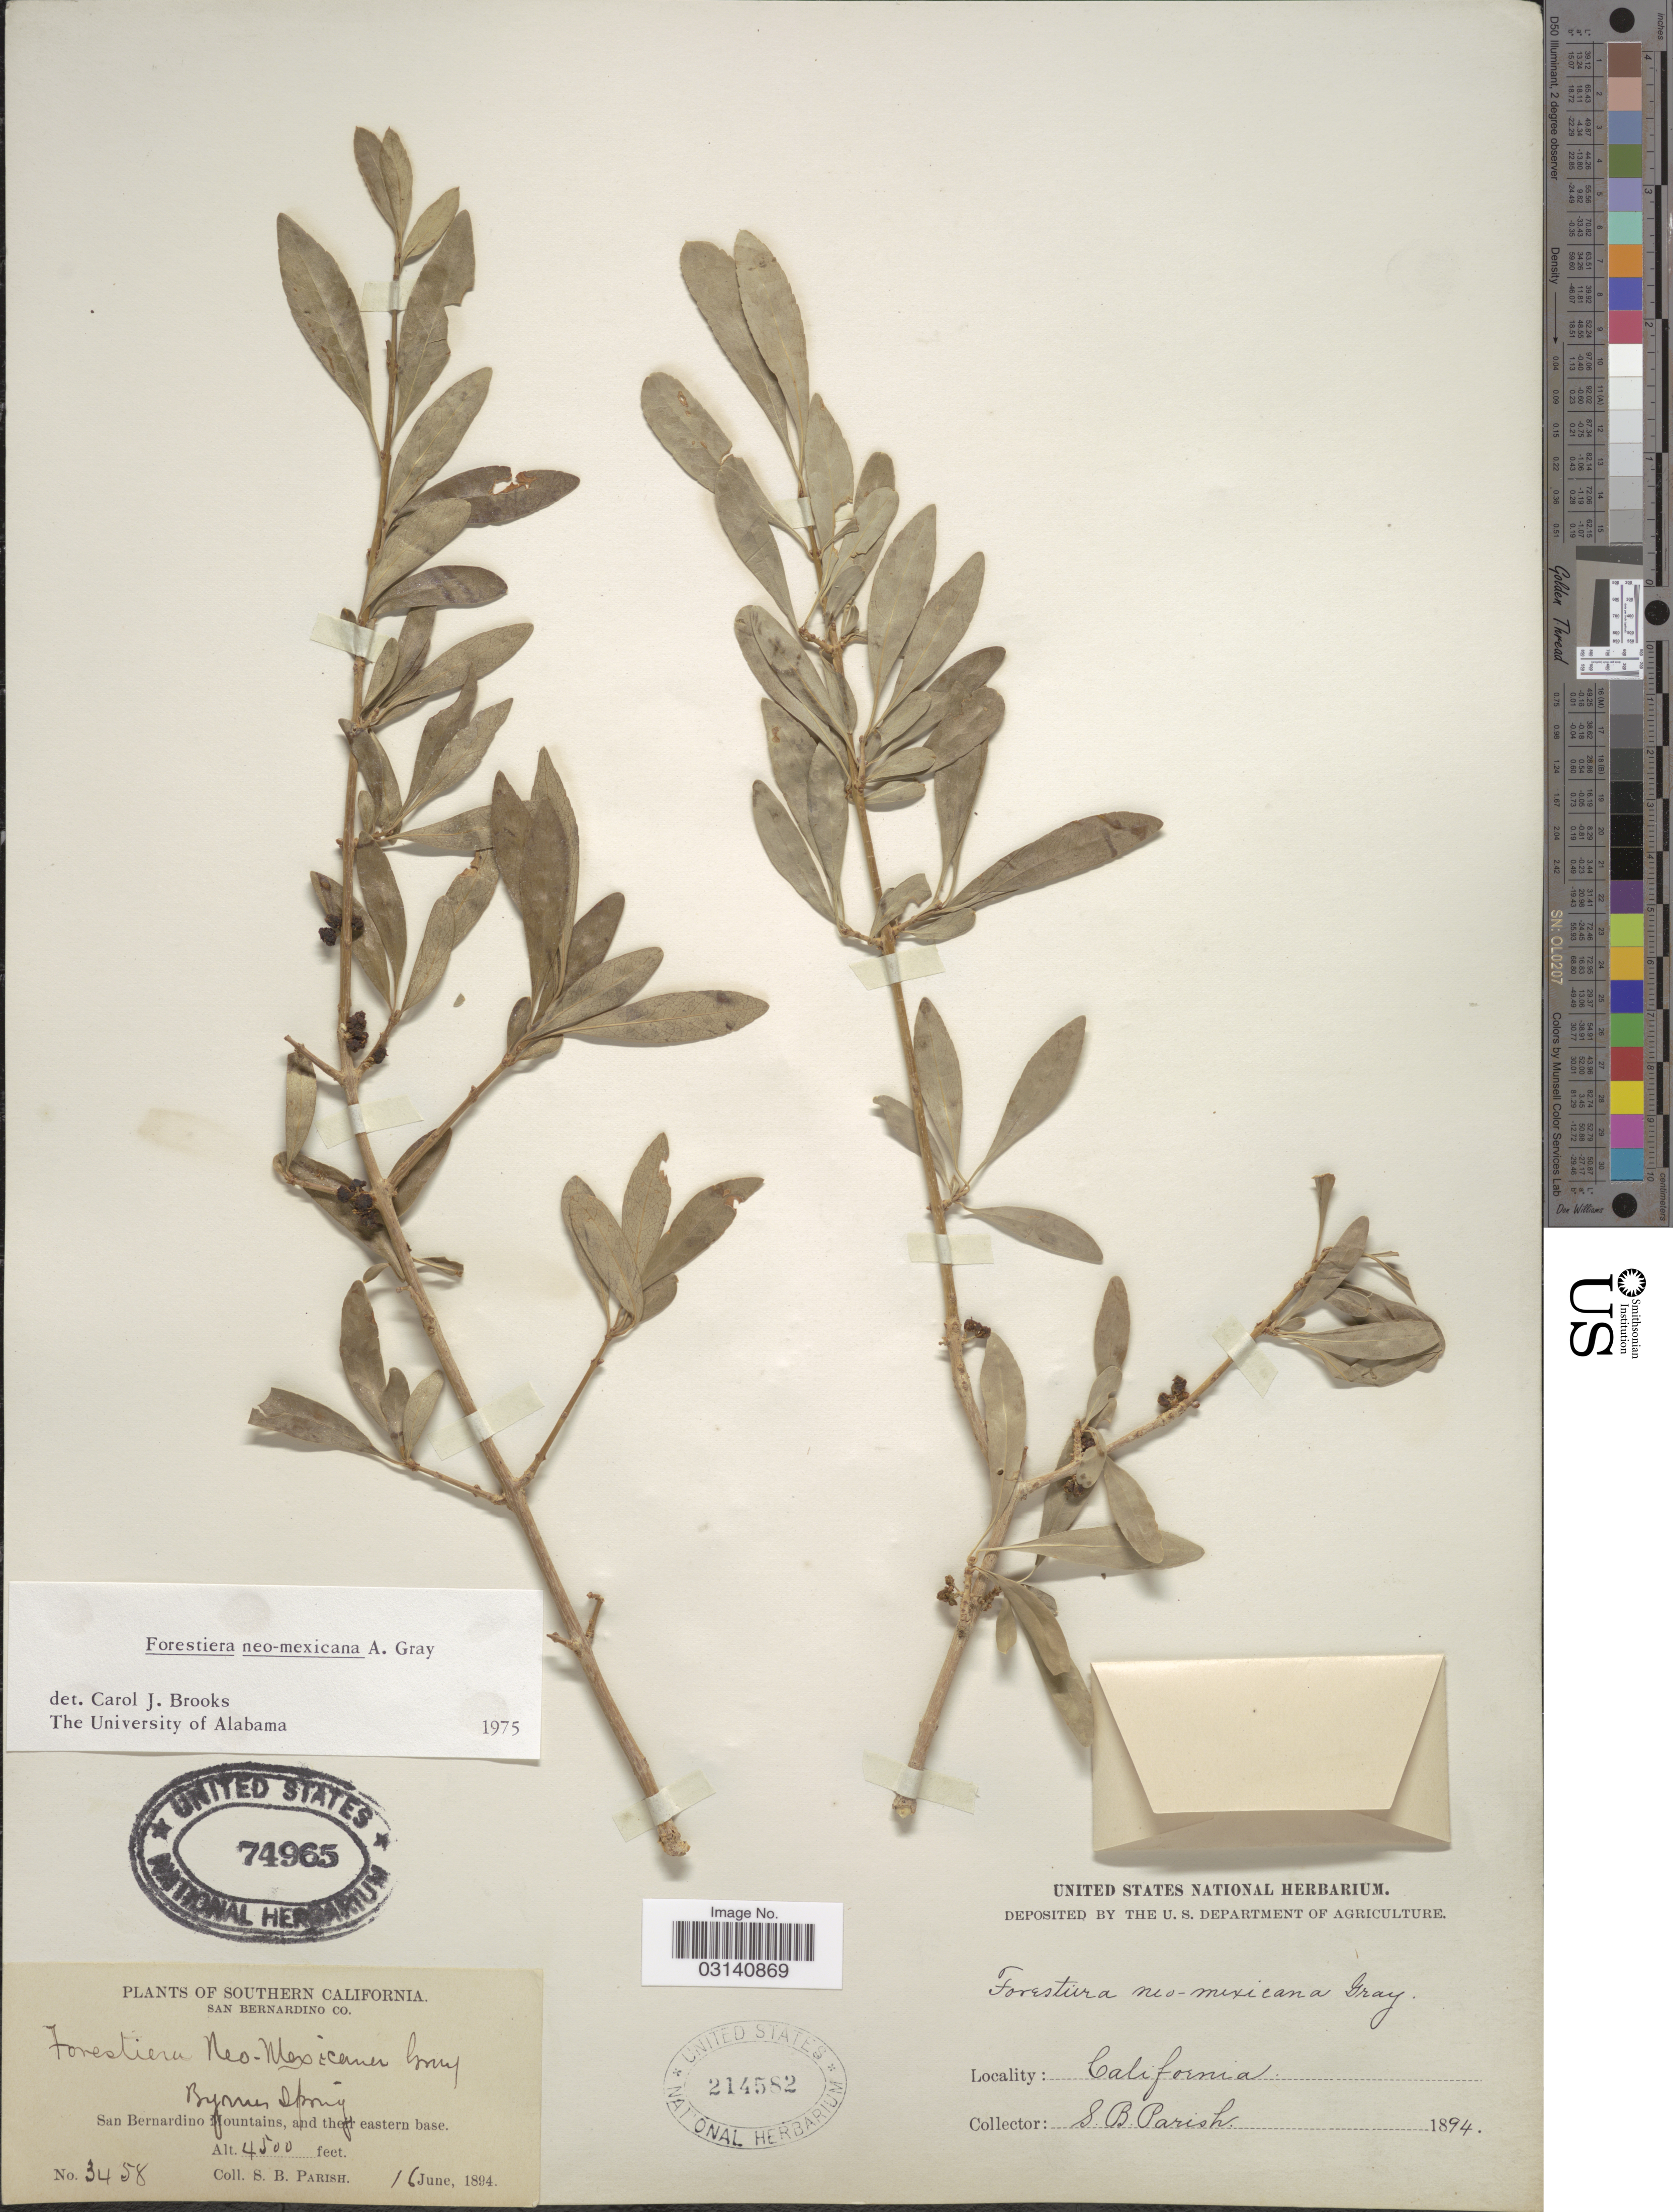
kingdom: Plantae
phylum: Tracheophyta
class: Magnoliopsida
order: Lamiales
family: Oleaceae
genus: Forestiera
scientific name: Forestiera neomexicana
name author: A. Gray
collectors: S. B. Parish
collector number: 3458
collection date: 1894-06-16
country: United States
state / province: California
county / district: San Bernardino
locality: Southern California. San Bernardino Co. Byrnes Spring. San Bernardino Mountains, and their eastern base.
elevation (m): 1372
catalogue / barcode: US 214582